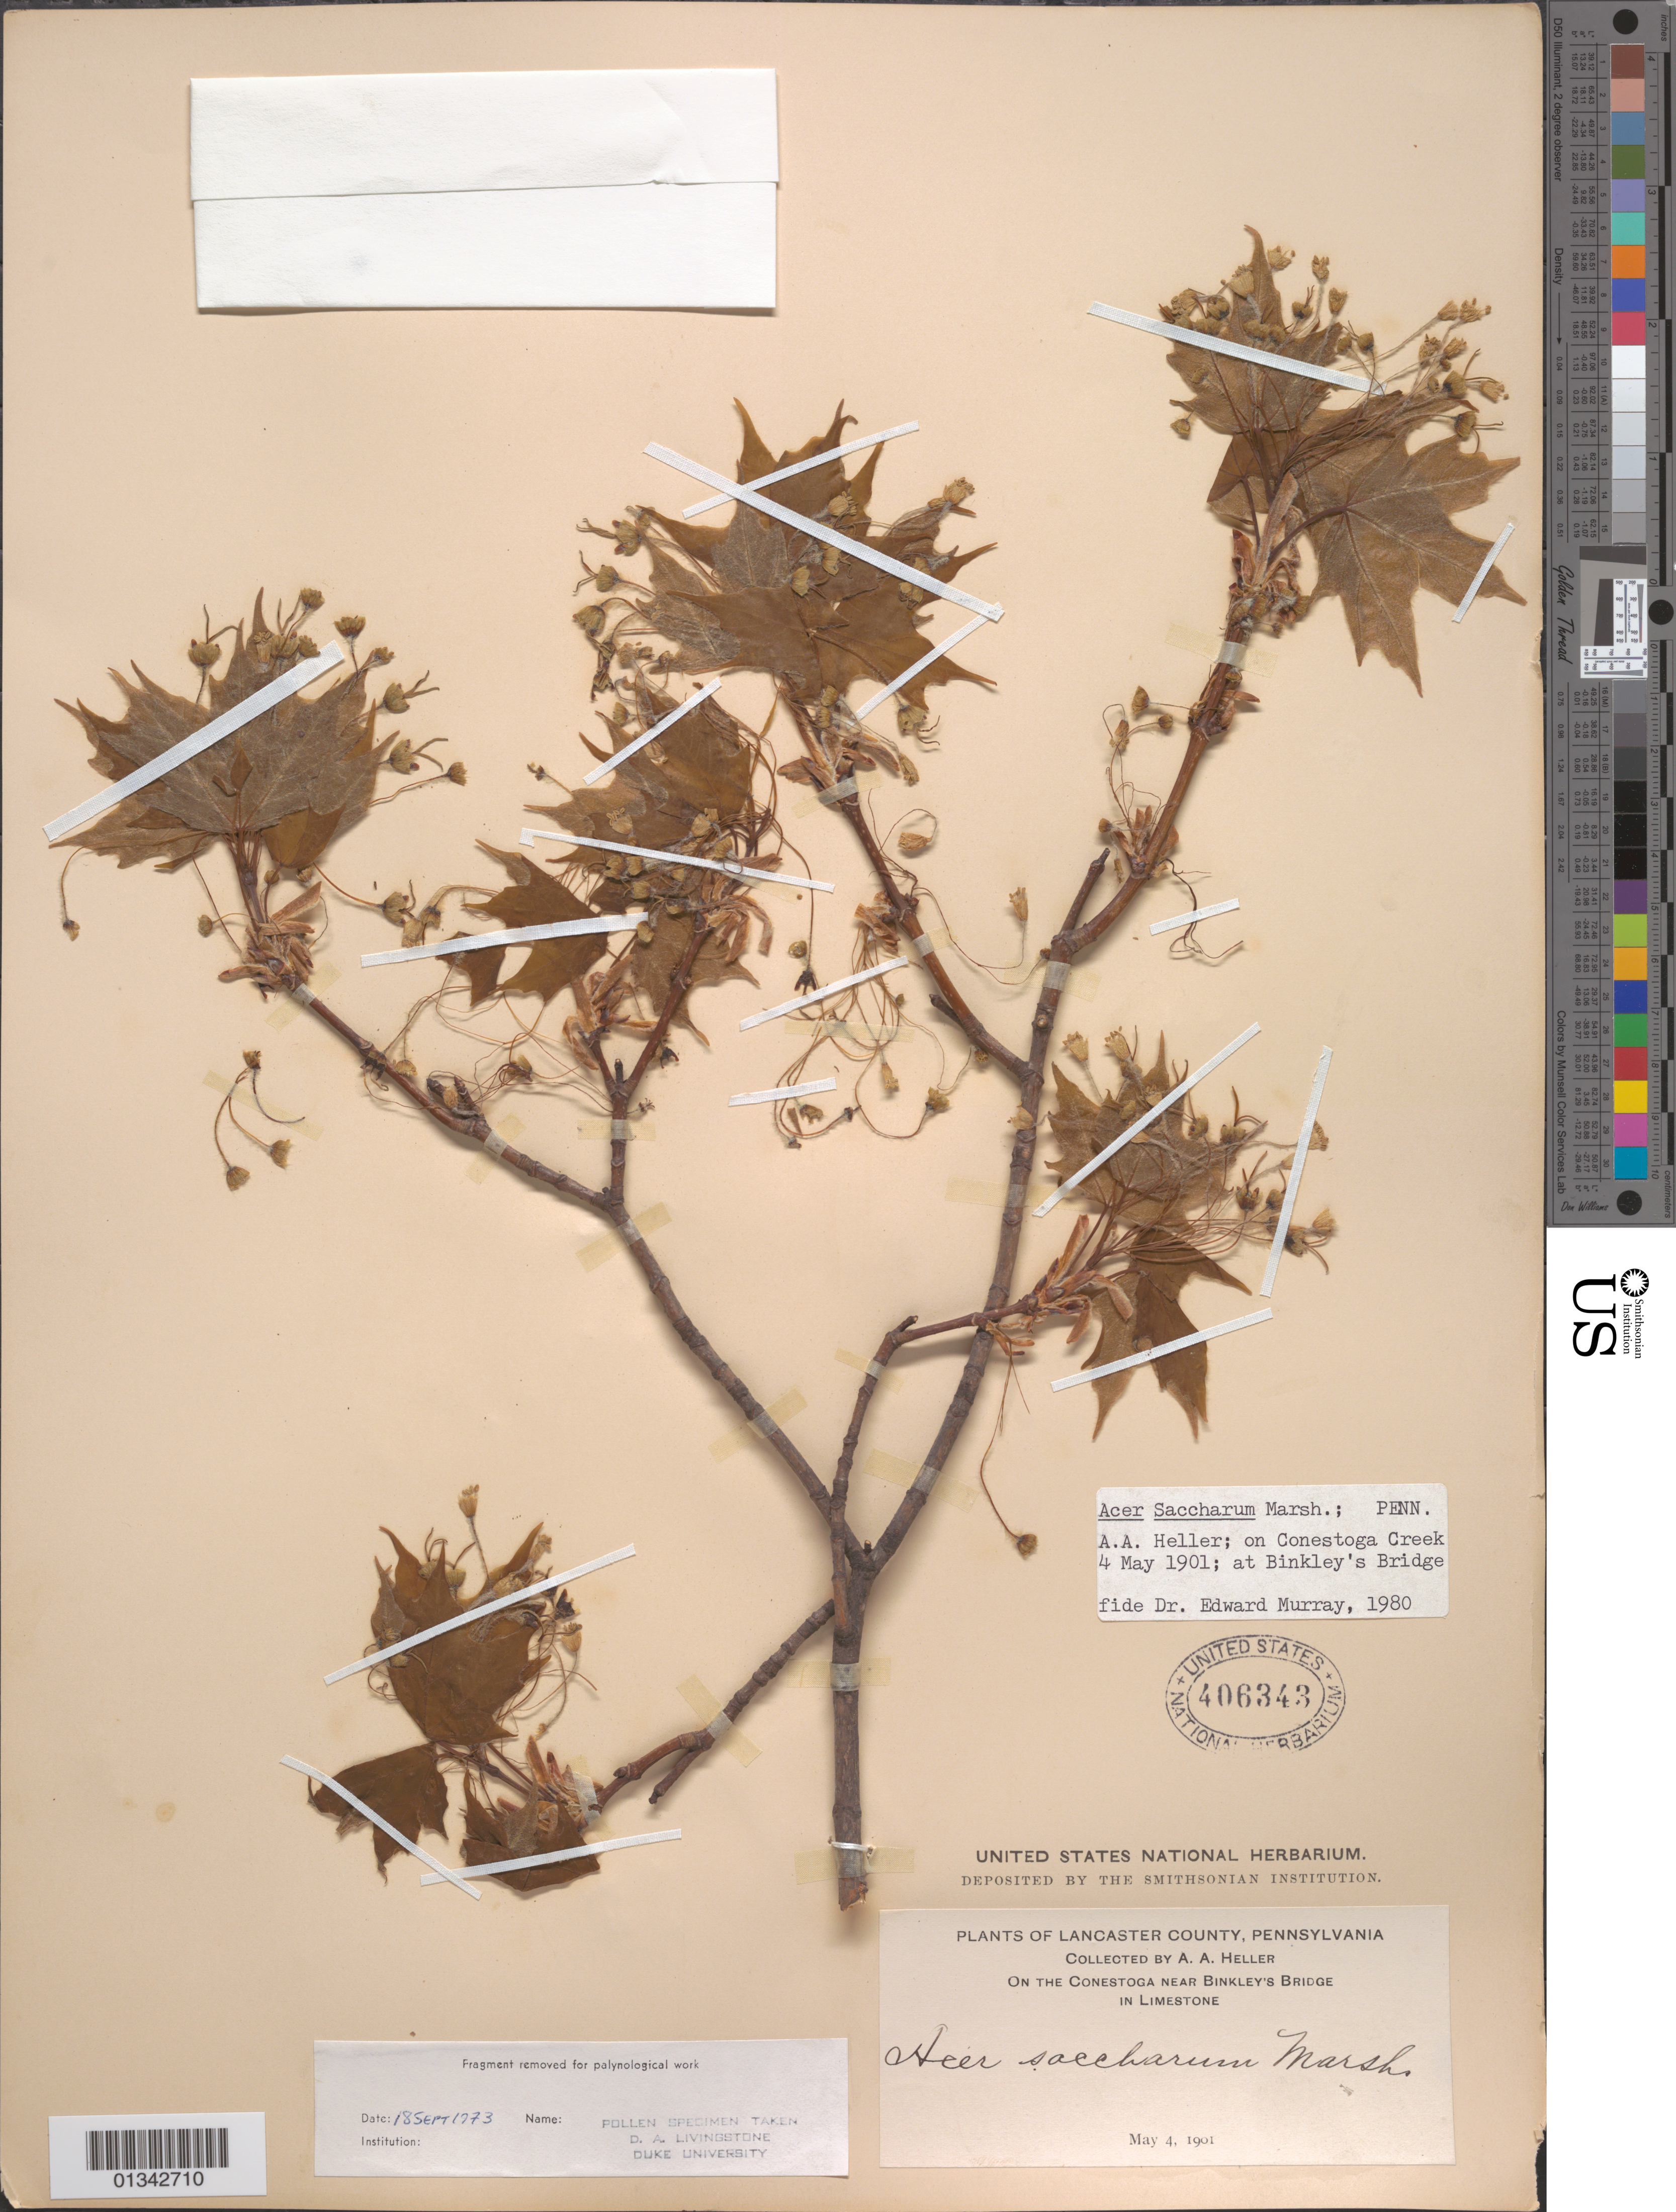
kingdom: Plantae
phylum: Tracheophyta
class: Magnoliopsida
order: Sapindales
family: Sapindaceae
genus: Acer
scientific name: Acer saccharum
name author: Marshall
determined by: Murray, Edward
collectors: A. A. Heller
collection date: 1901-05-04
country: United States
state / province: Pennsylvania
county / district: Lancaster County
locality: Lancaster County, on the Conestoga near Binkley's Bridge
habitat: In limestone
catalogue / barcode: US 406343